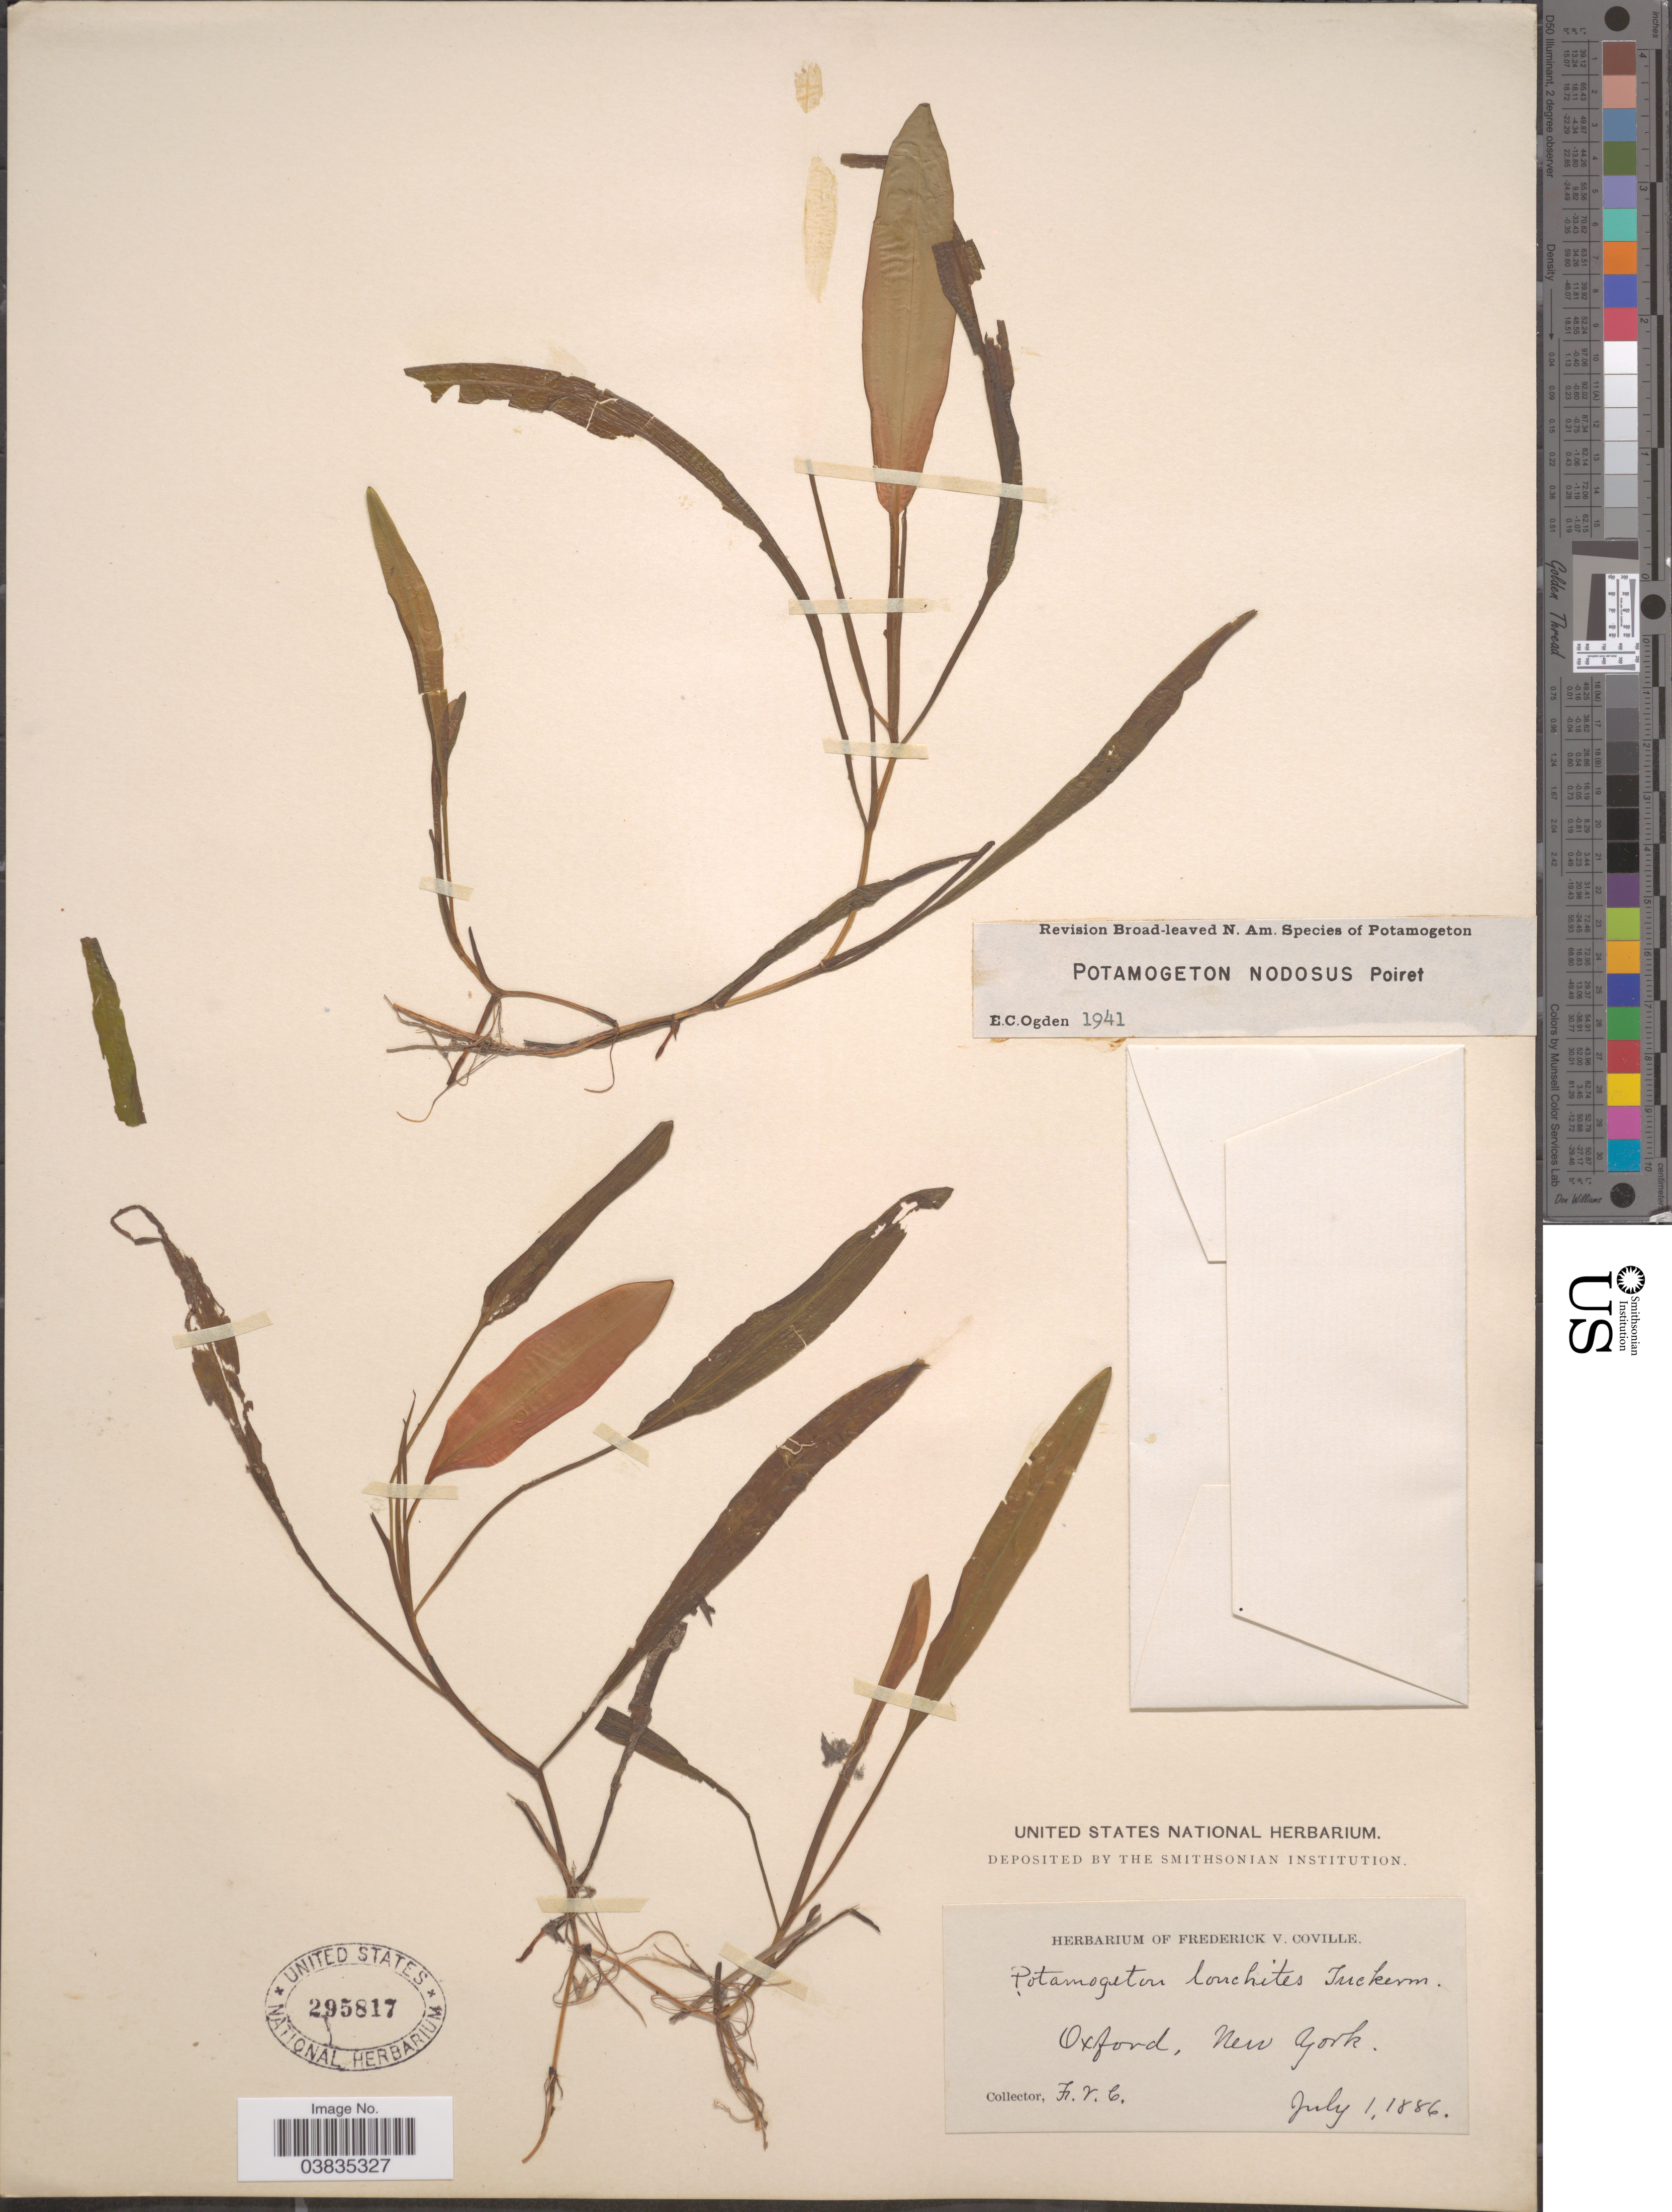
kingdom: Plantae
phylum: Tracheophyta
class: Liliopsida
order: Alismatales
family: Potamogetonaceae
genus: Potamogeton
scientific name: Potamogeton nodosus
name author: Poir.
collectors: F. V. Coville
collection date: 1886-07-01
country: United States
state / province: New York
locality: Oxford.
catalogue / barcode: US 295817